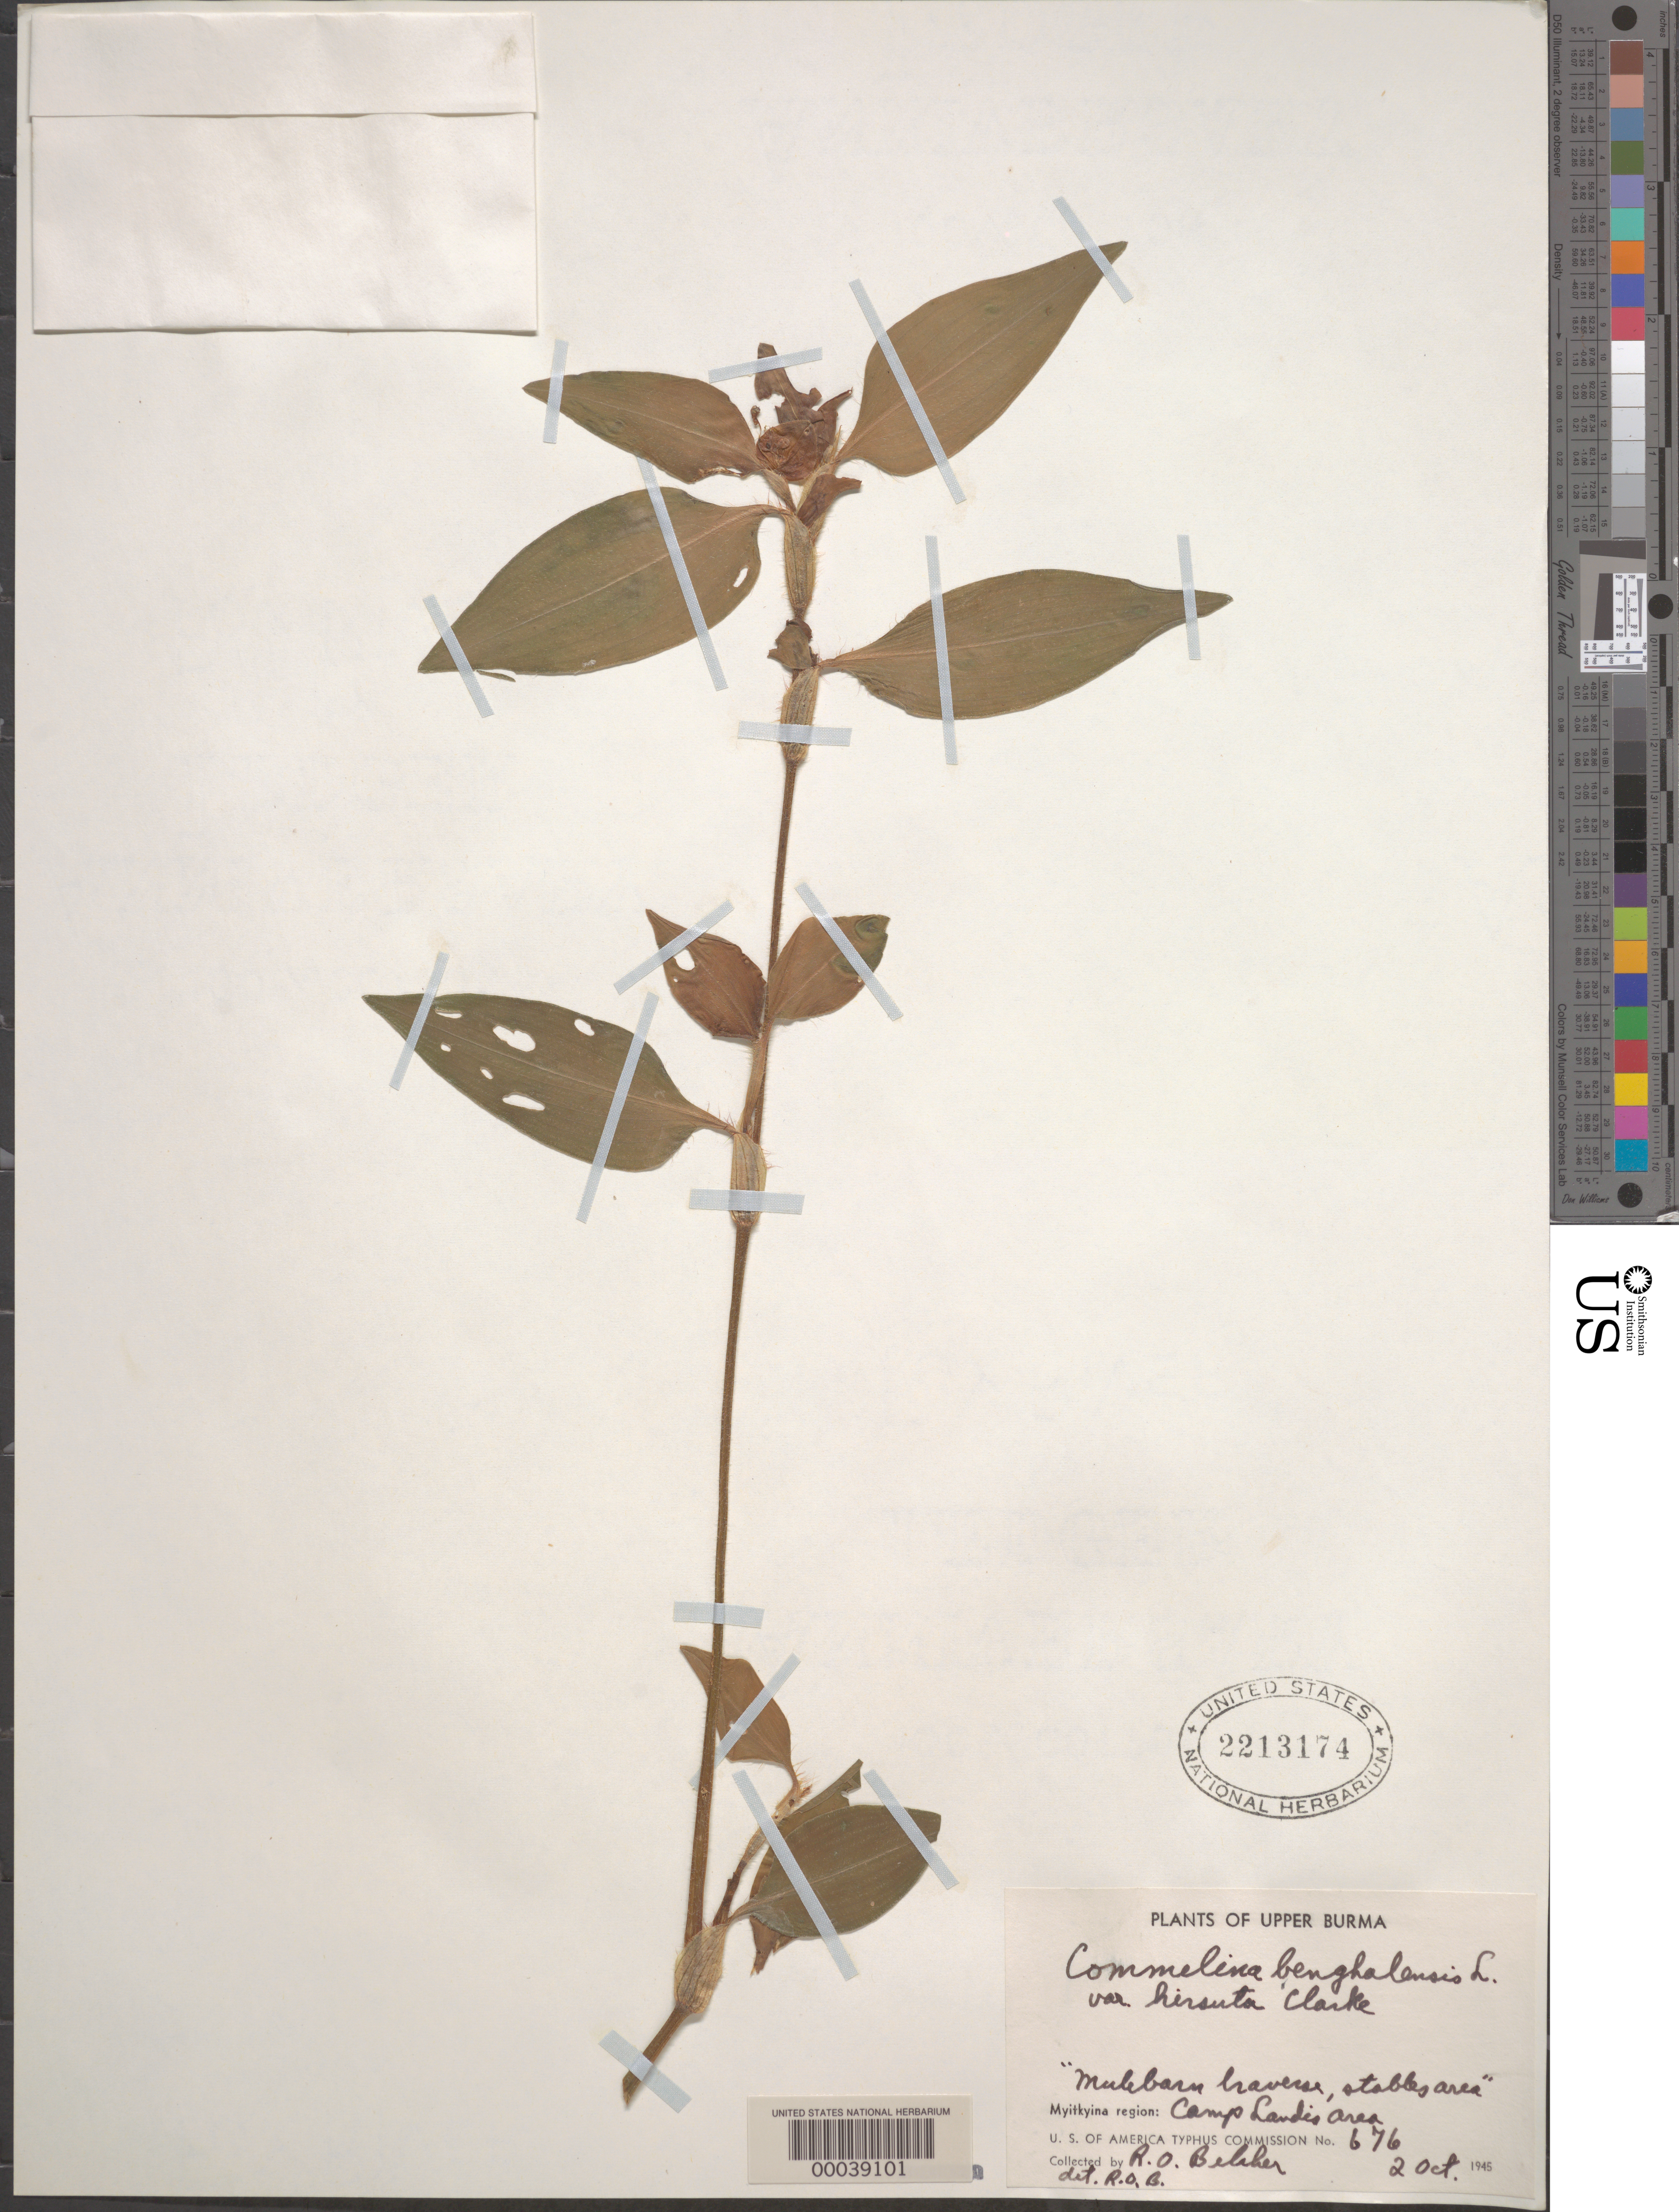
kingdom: Plantae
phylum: Tracheophyta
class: Liliopsida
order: Commelinales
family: Commelinaceae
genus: Commelina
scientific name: Commelina benghalensis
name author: L.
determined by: Belcher, R. O.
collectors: R. Belcher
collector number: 676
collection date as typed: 02 Oct 1945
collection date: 1945-10-02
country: Myanmar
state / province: Kachin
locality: Mulebarn taverse stables area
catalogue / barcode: US 2213174